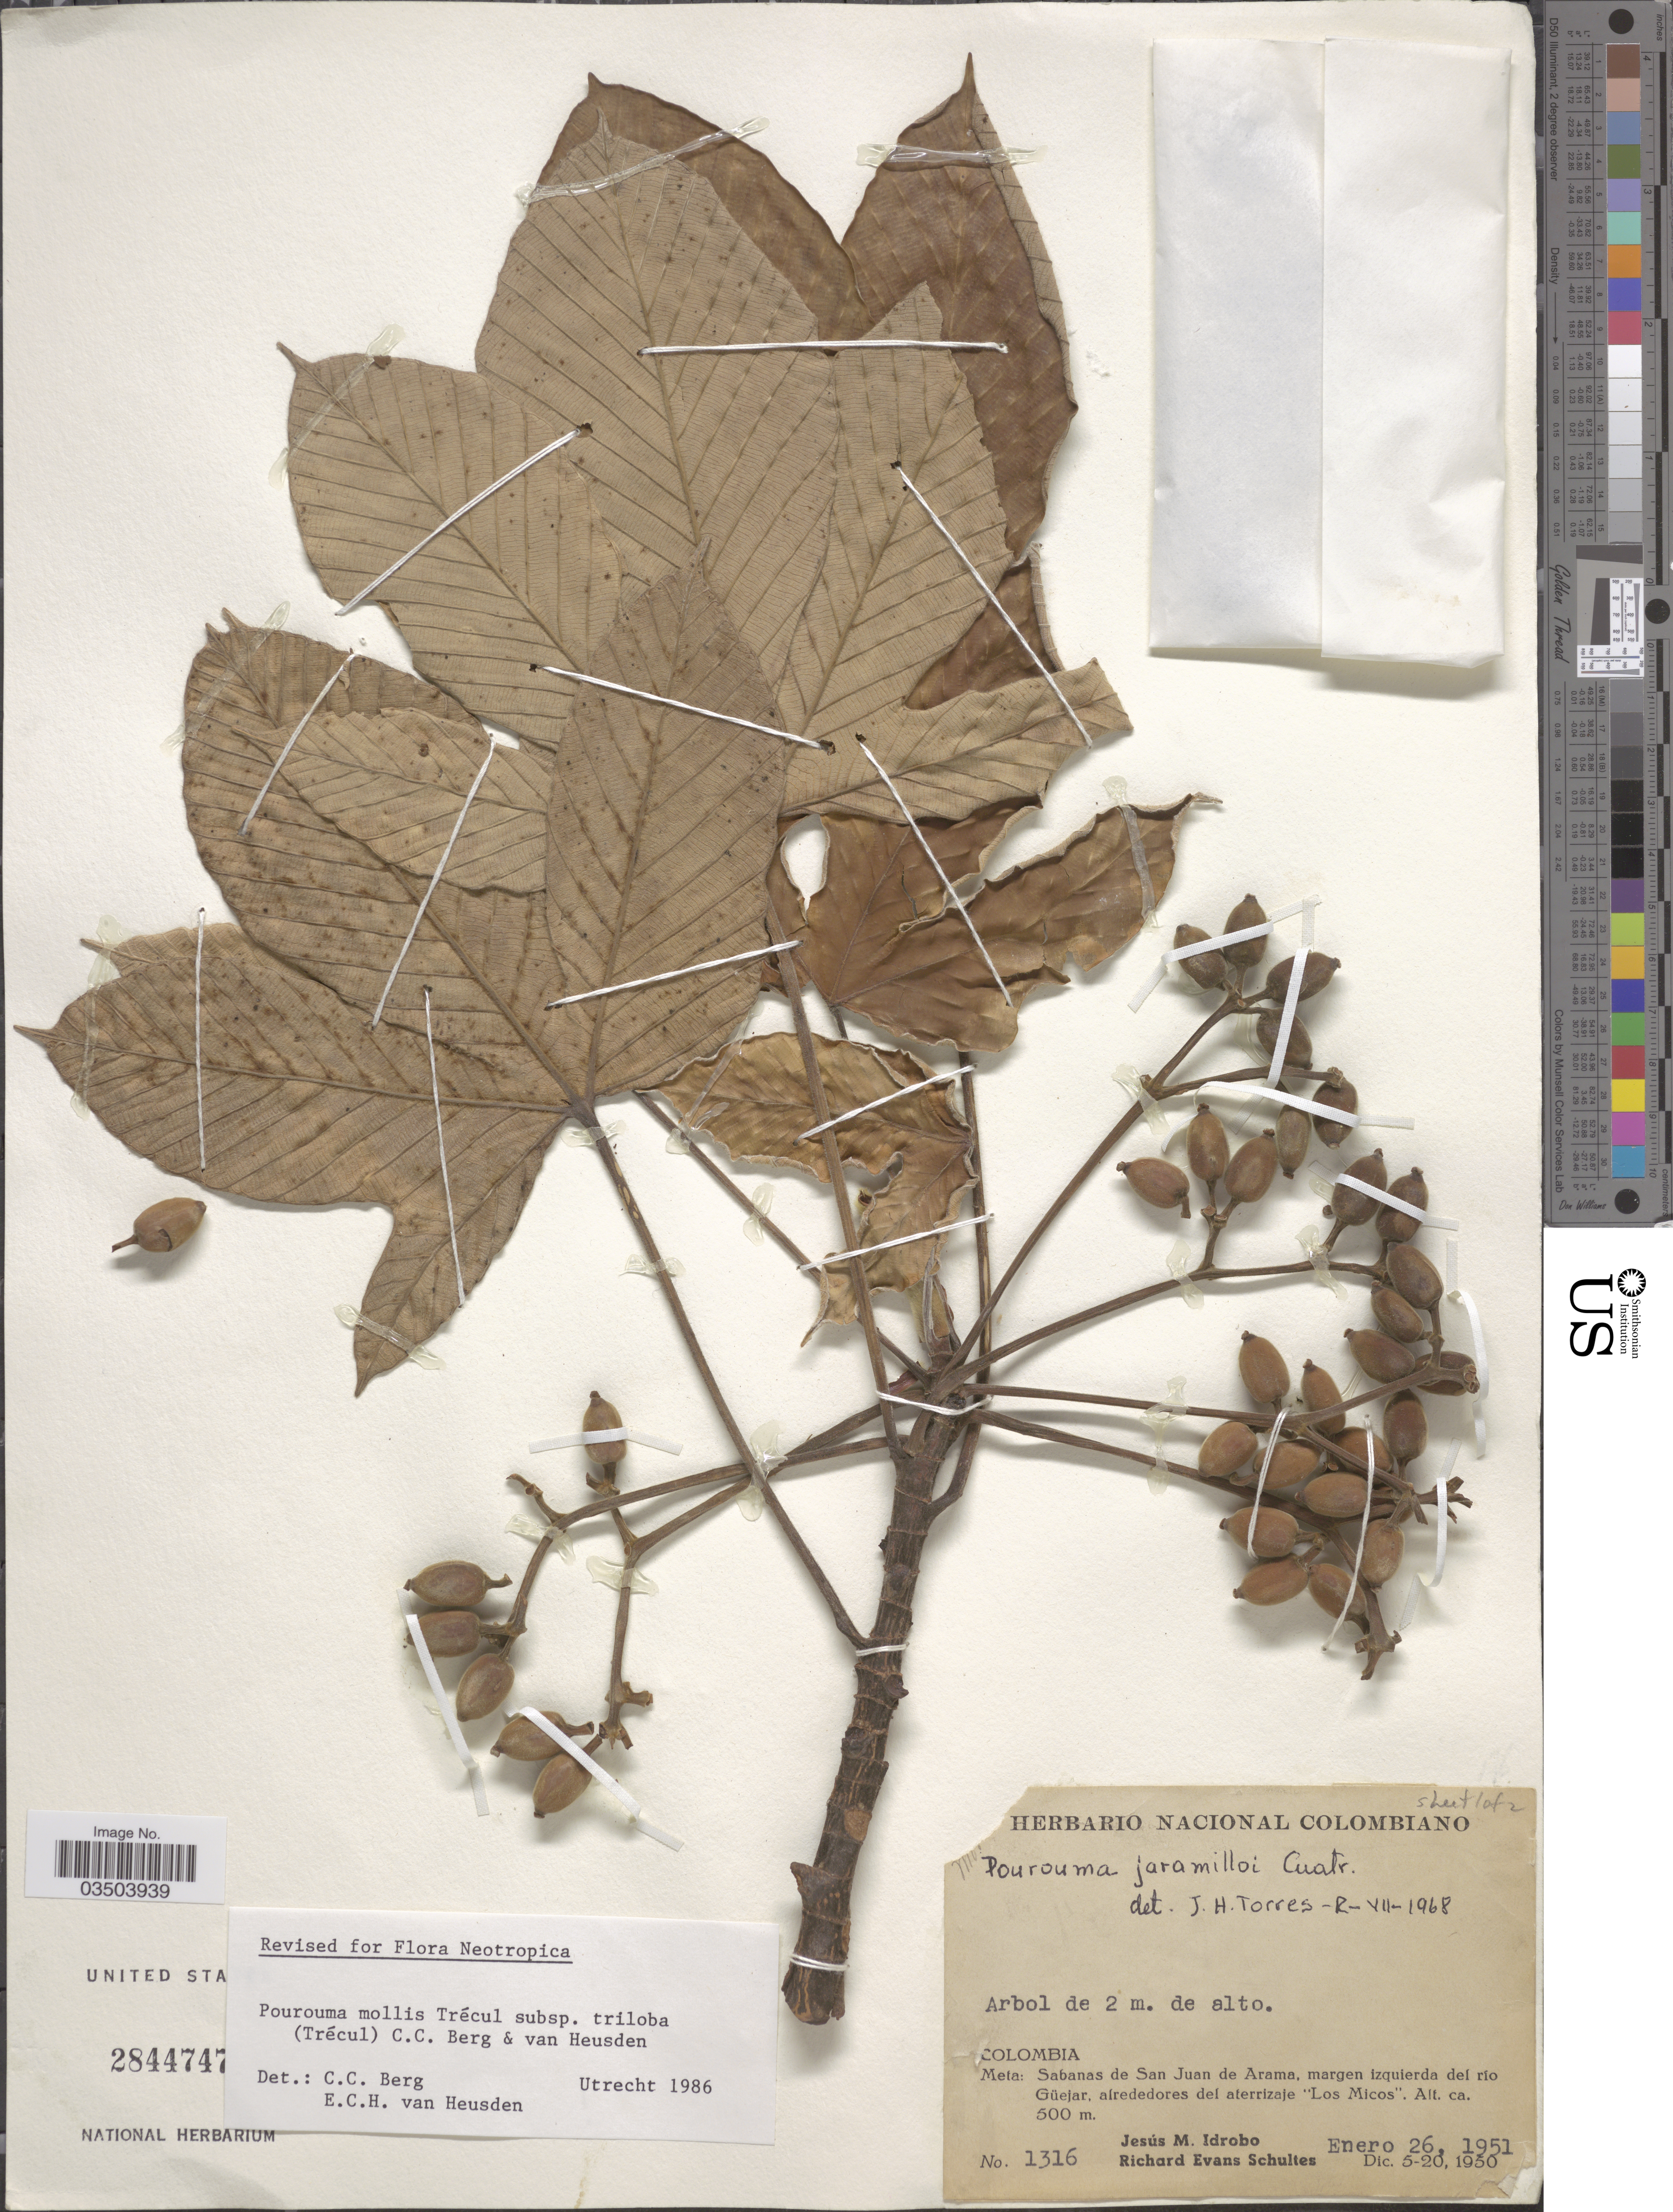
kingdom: Plantae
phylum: Tracheophyta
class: Magnoliopsida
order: Rosales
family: Urticaceae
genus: Pourouma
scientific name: Pourouma mollis subsp. triloba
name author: (Trécul) C.C. Berg & Heusden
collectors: J. M. Idrobo & R. E. Schultes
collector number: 1316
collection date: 1951-01-26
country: Colombia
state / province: Meta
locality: Sabanas de San Juan de Arama, margen izquierda del río Güjar, alrededores del aterrizzaje "Los Micos".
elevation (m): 500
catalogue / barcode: US 2844747